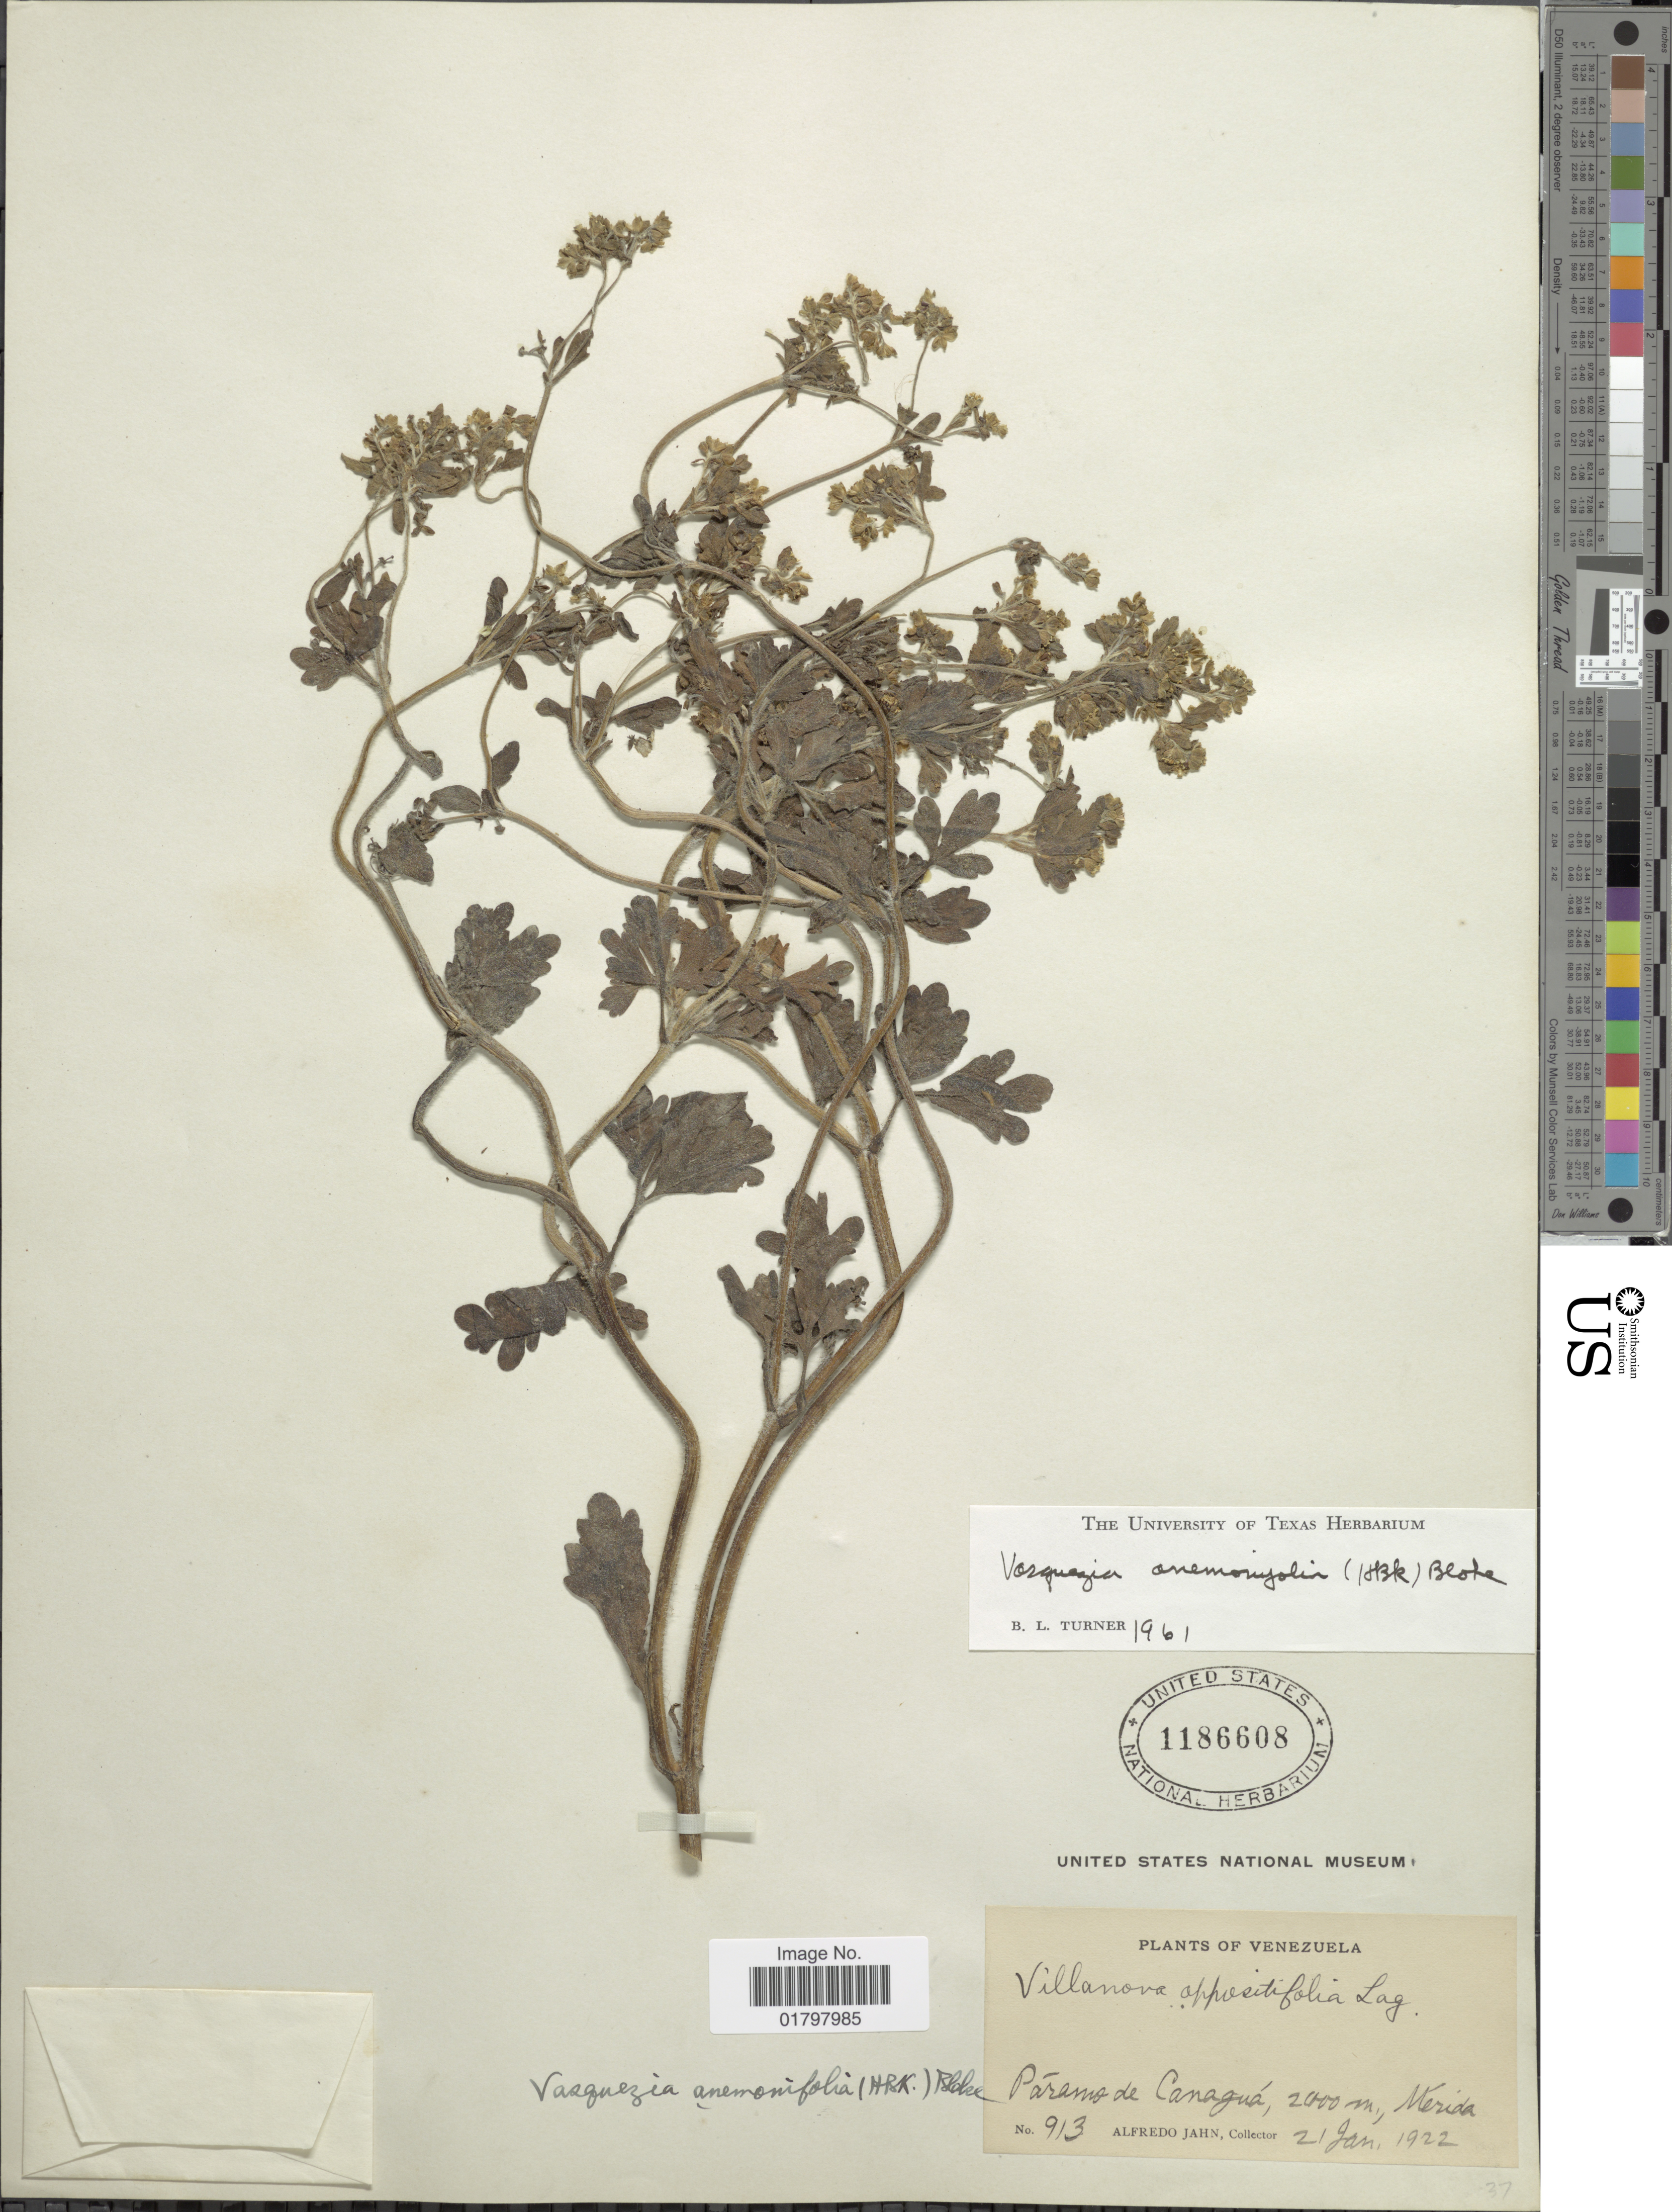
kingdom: Plantae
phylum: Tracheophyta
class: Magnoliopsida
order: Asterales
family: Asteraceae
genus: Vasquesia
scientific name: Vasquesia anemonifolia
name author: (Kunth) Less.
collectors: A. Jahn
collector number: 913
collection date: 1922-01-21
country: Venezuela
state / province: Mérida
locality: Páramo de Canaguá, Mérida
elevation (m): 2000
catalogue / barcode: US 1186608